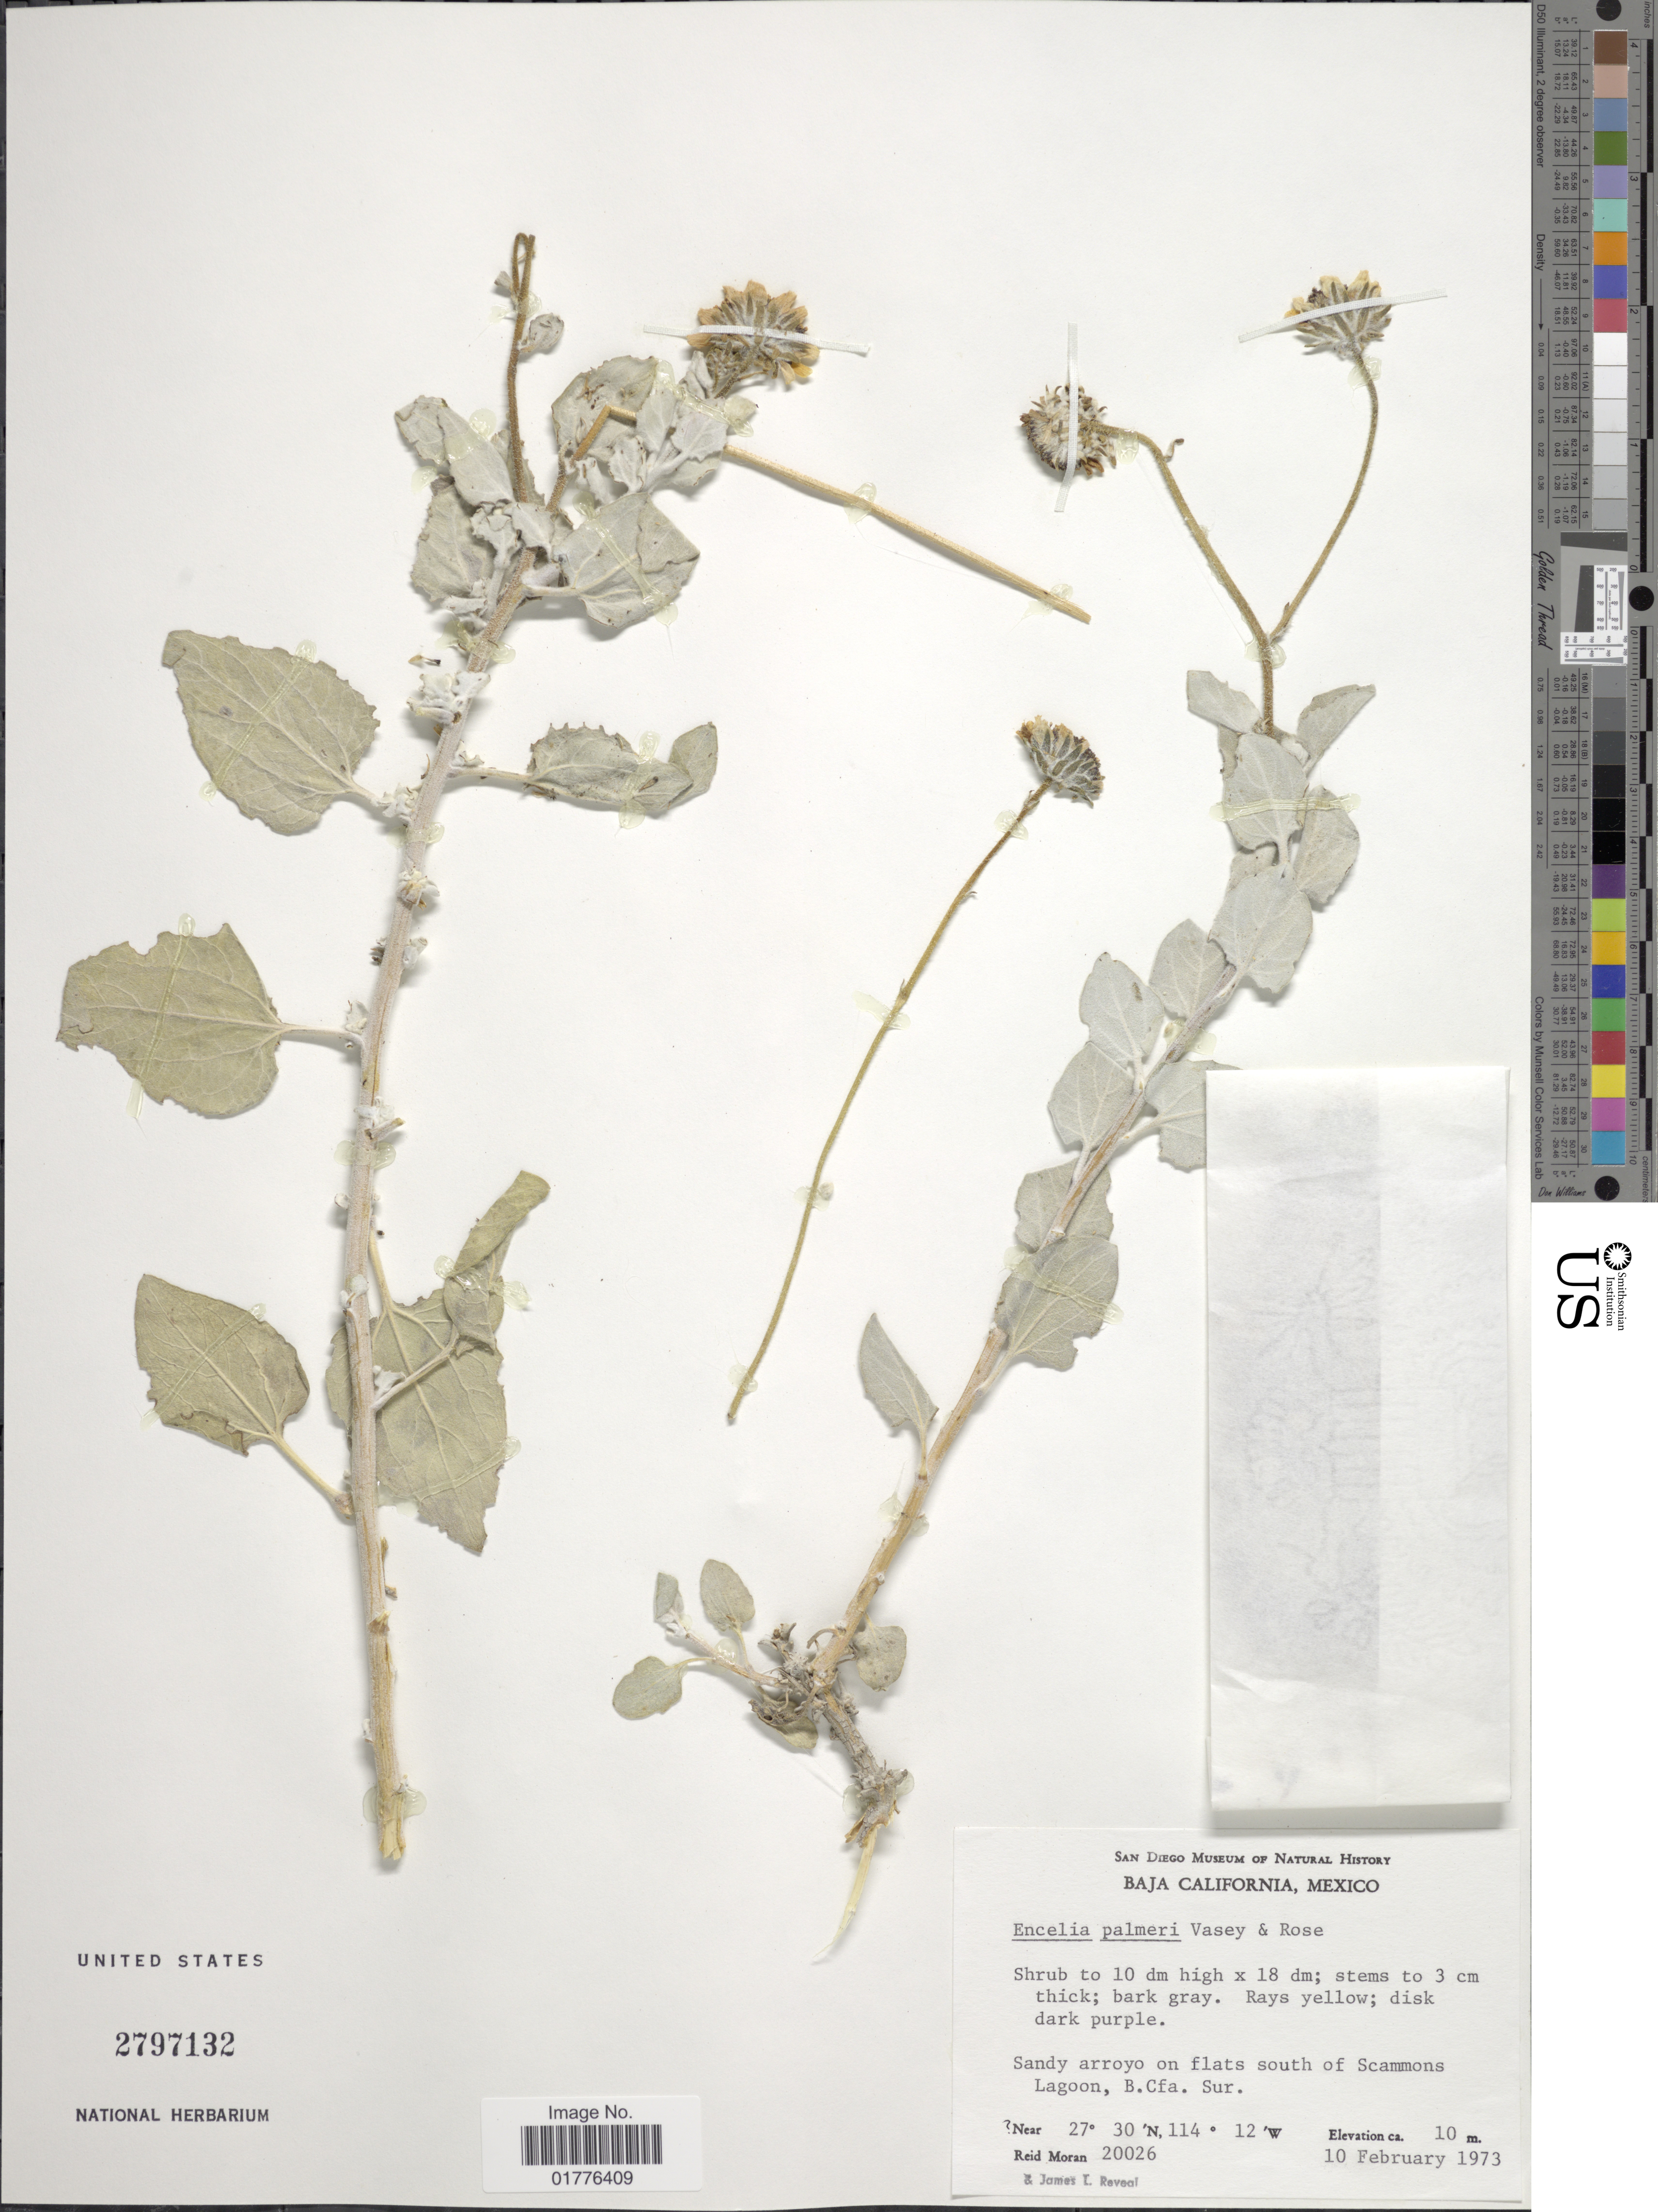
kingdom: Plantae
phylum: Tracheophyta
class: Magnoliopsida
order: Asterales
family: Asteraceae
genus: Encelia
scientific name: Encelia palmeri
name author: Vasey & Rose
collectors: R. V. Moran & J. L. Reveal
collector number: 20026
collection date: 1973-02-10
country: Mexico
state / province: Baja California Sur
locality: On flats south of Scammons Lagoon, B. Cfa. Sur.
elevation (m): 10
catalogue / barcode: US 2797132